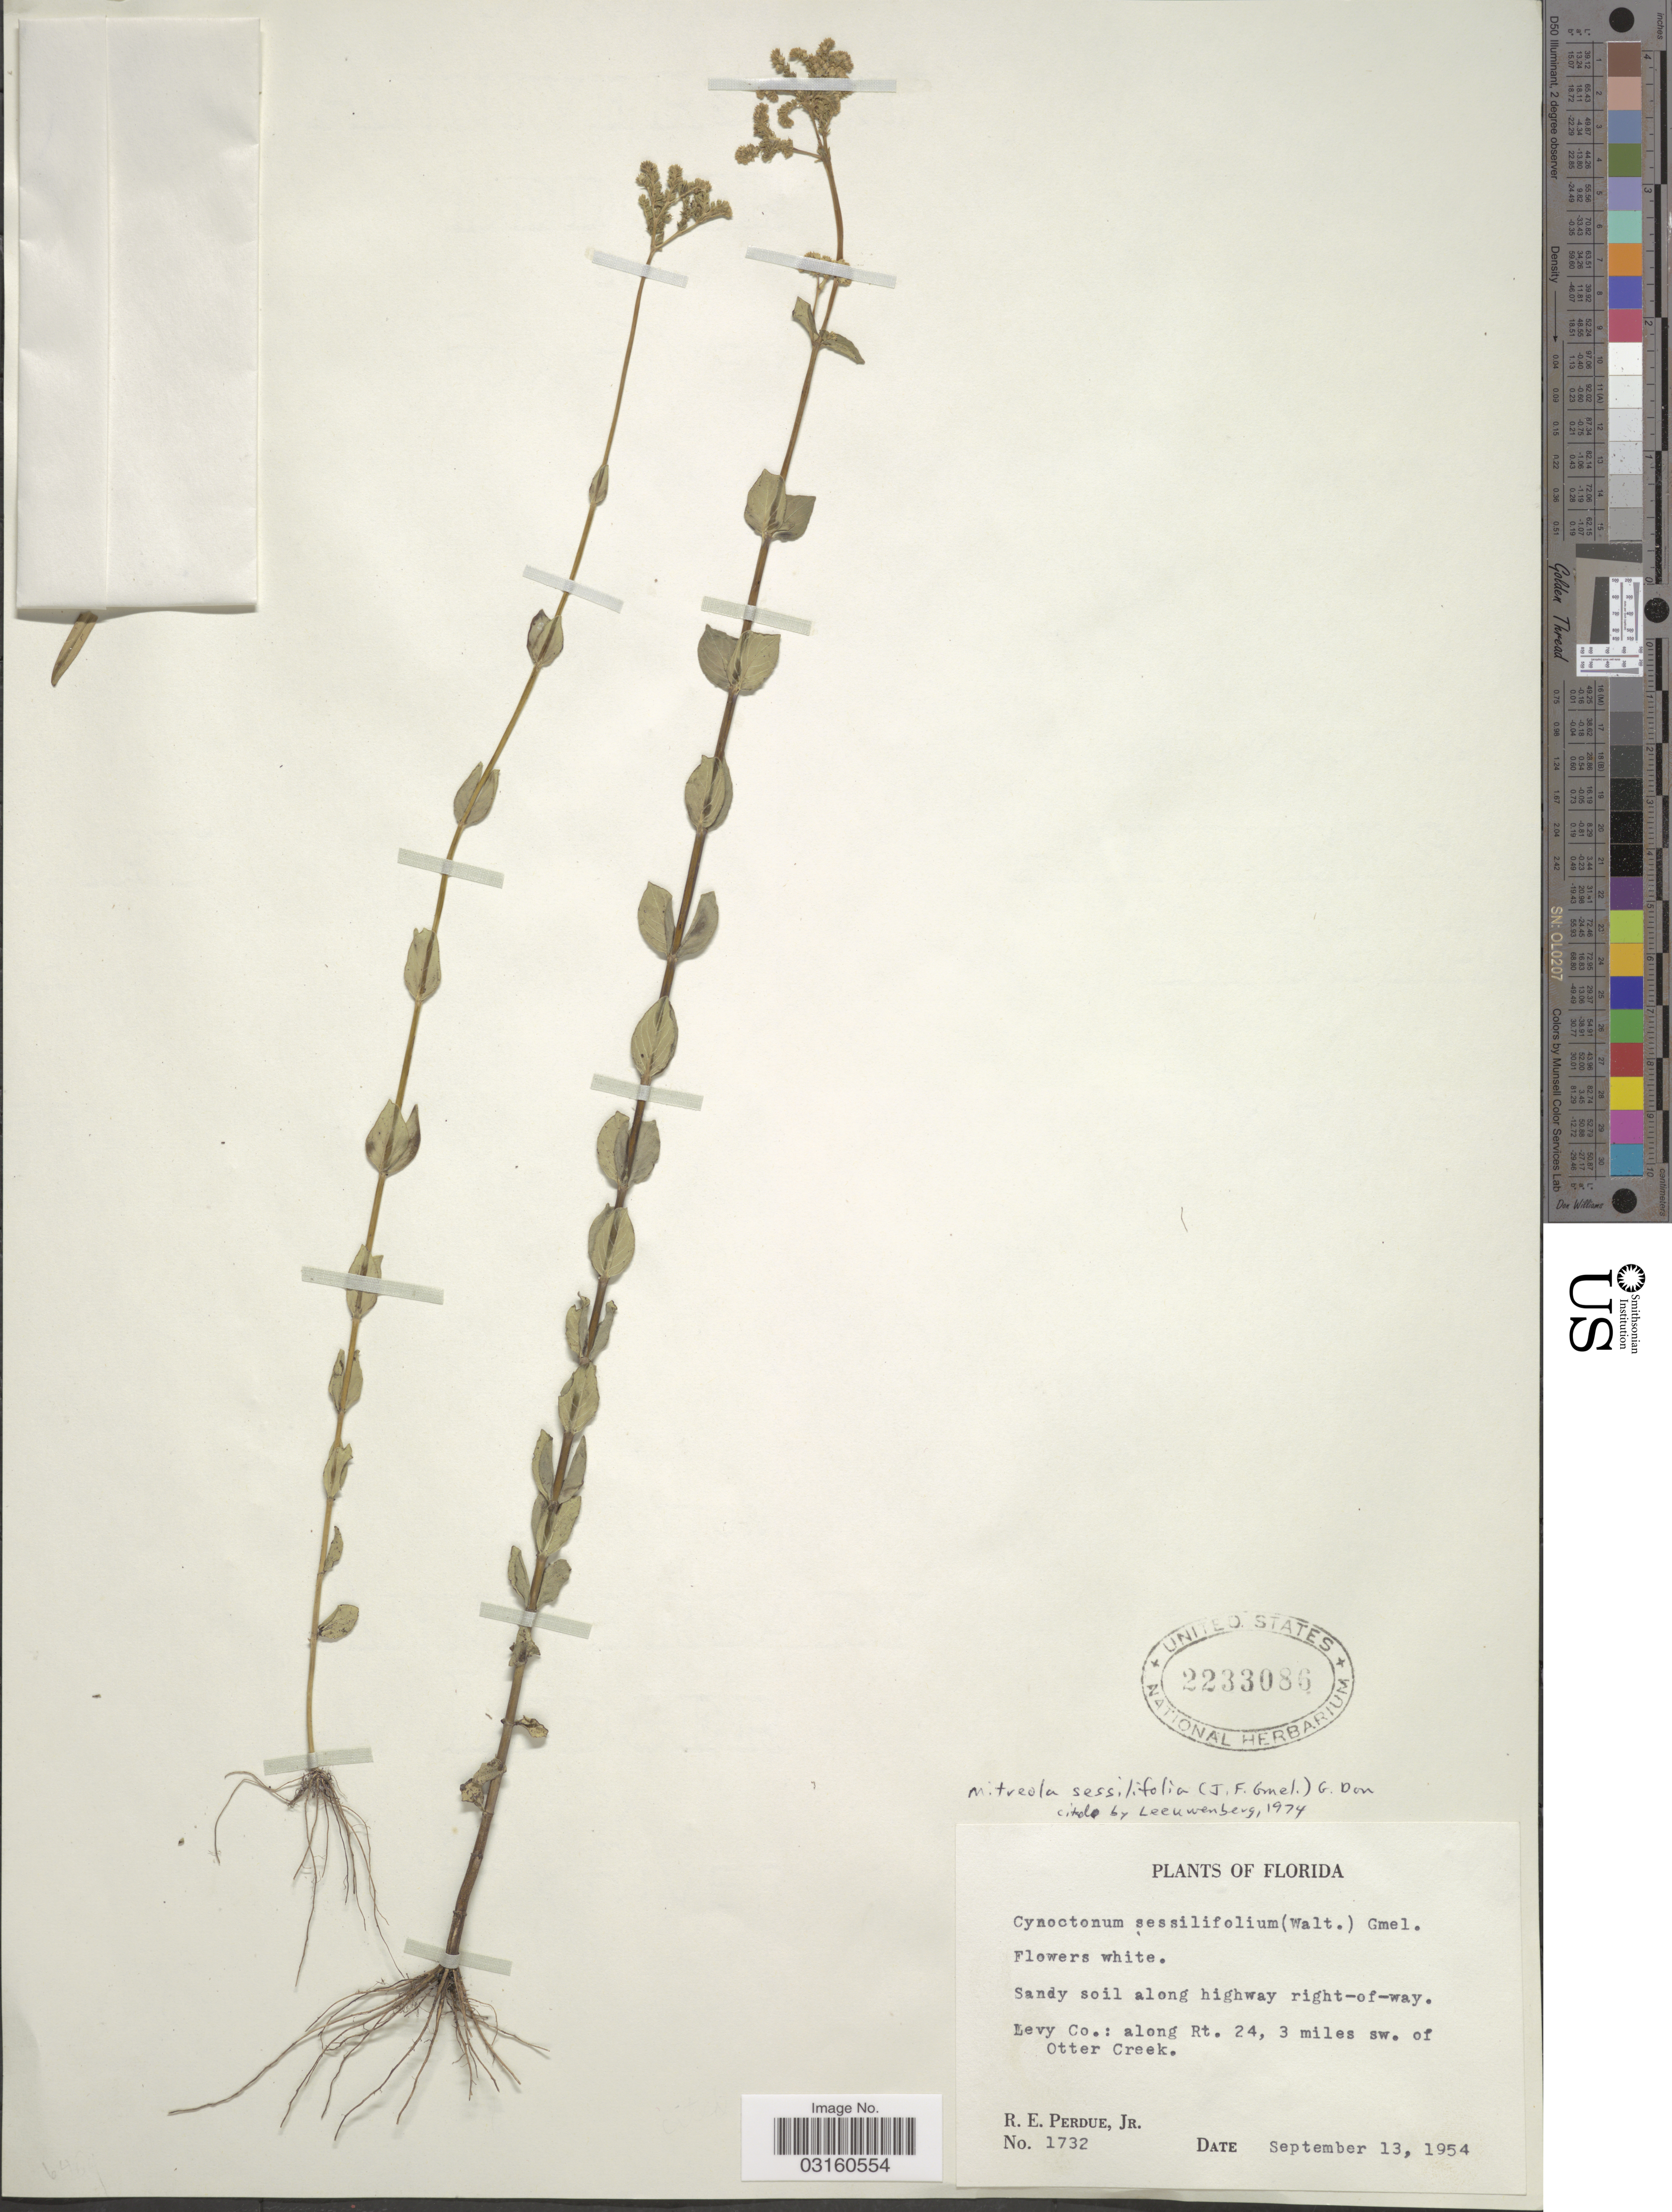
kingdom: Plantae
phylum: Tracheophyta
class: Magnoliopsida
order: Gentianales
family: Loganiaceae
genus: Mitreola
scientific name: Mitreola sessilifolia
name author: (J.F. Gmel.) G. Don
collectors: R. E. Perdue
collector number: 1732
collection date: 1954-09-13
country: United States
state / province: Florida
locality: Sandy soil along highway righ-of-way. Levy Co.: along Rt. 24, 3 miles sw. of Otter Creek.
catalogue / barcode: US 2233086